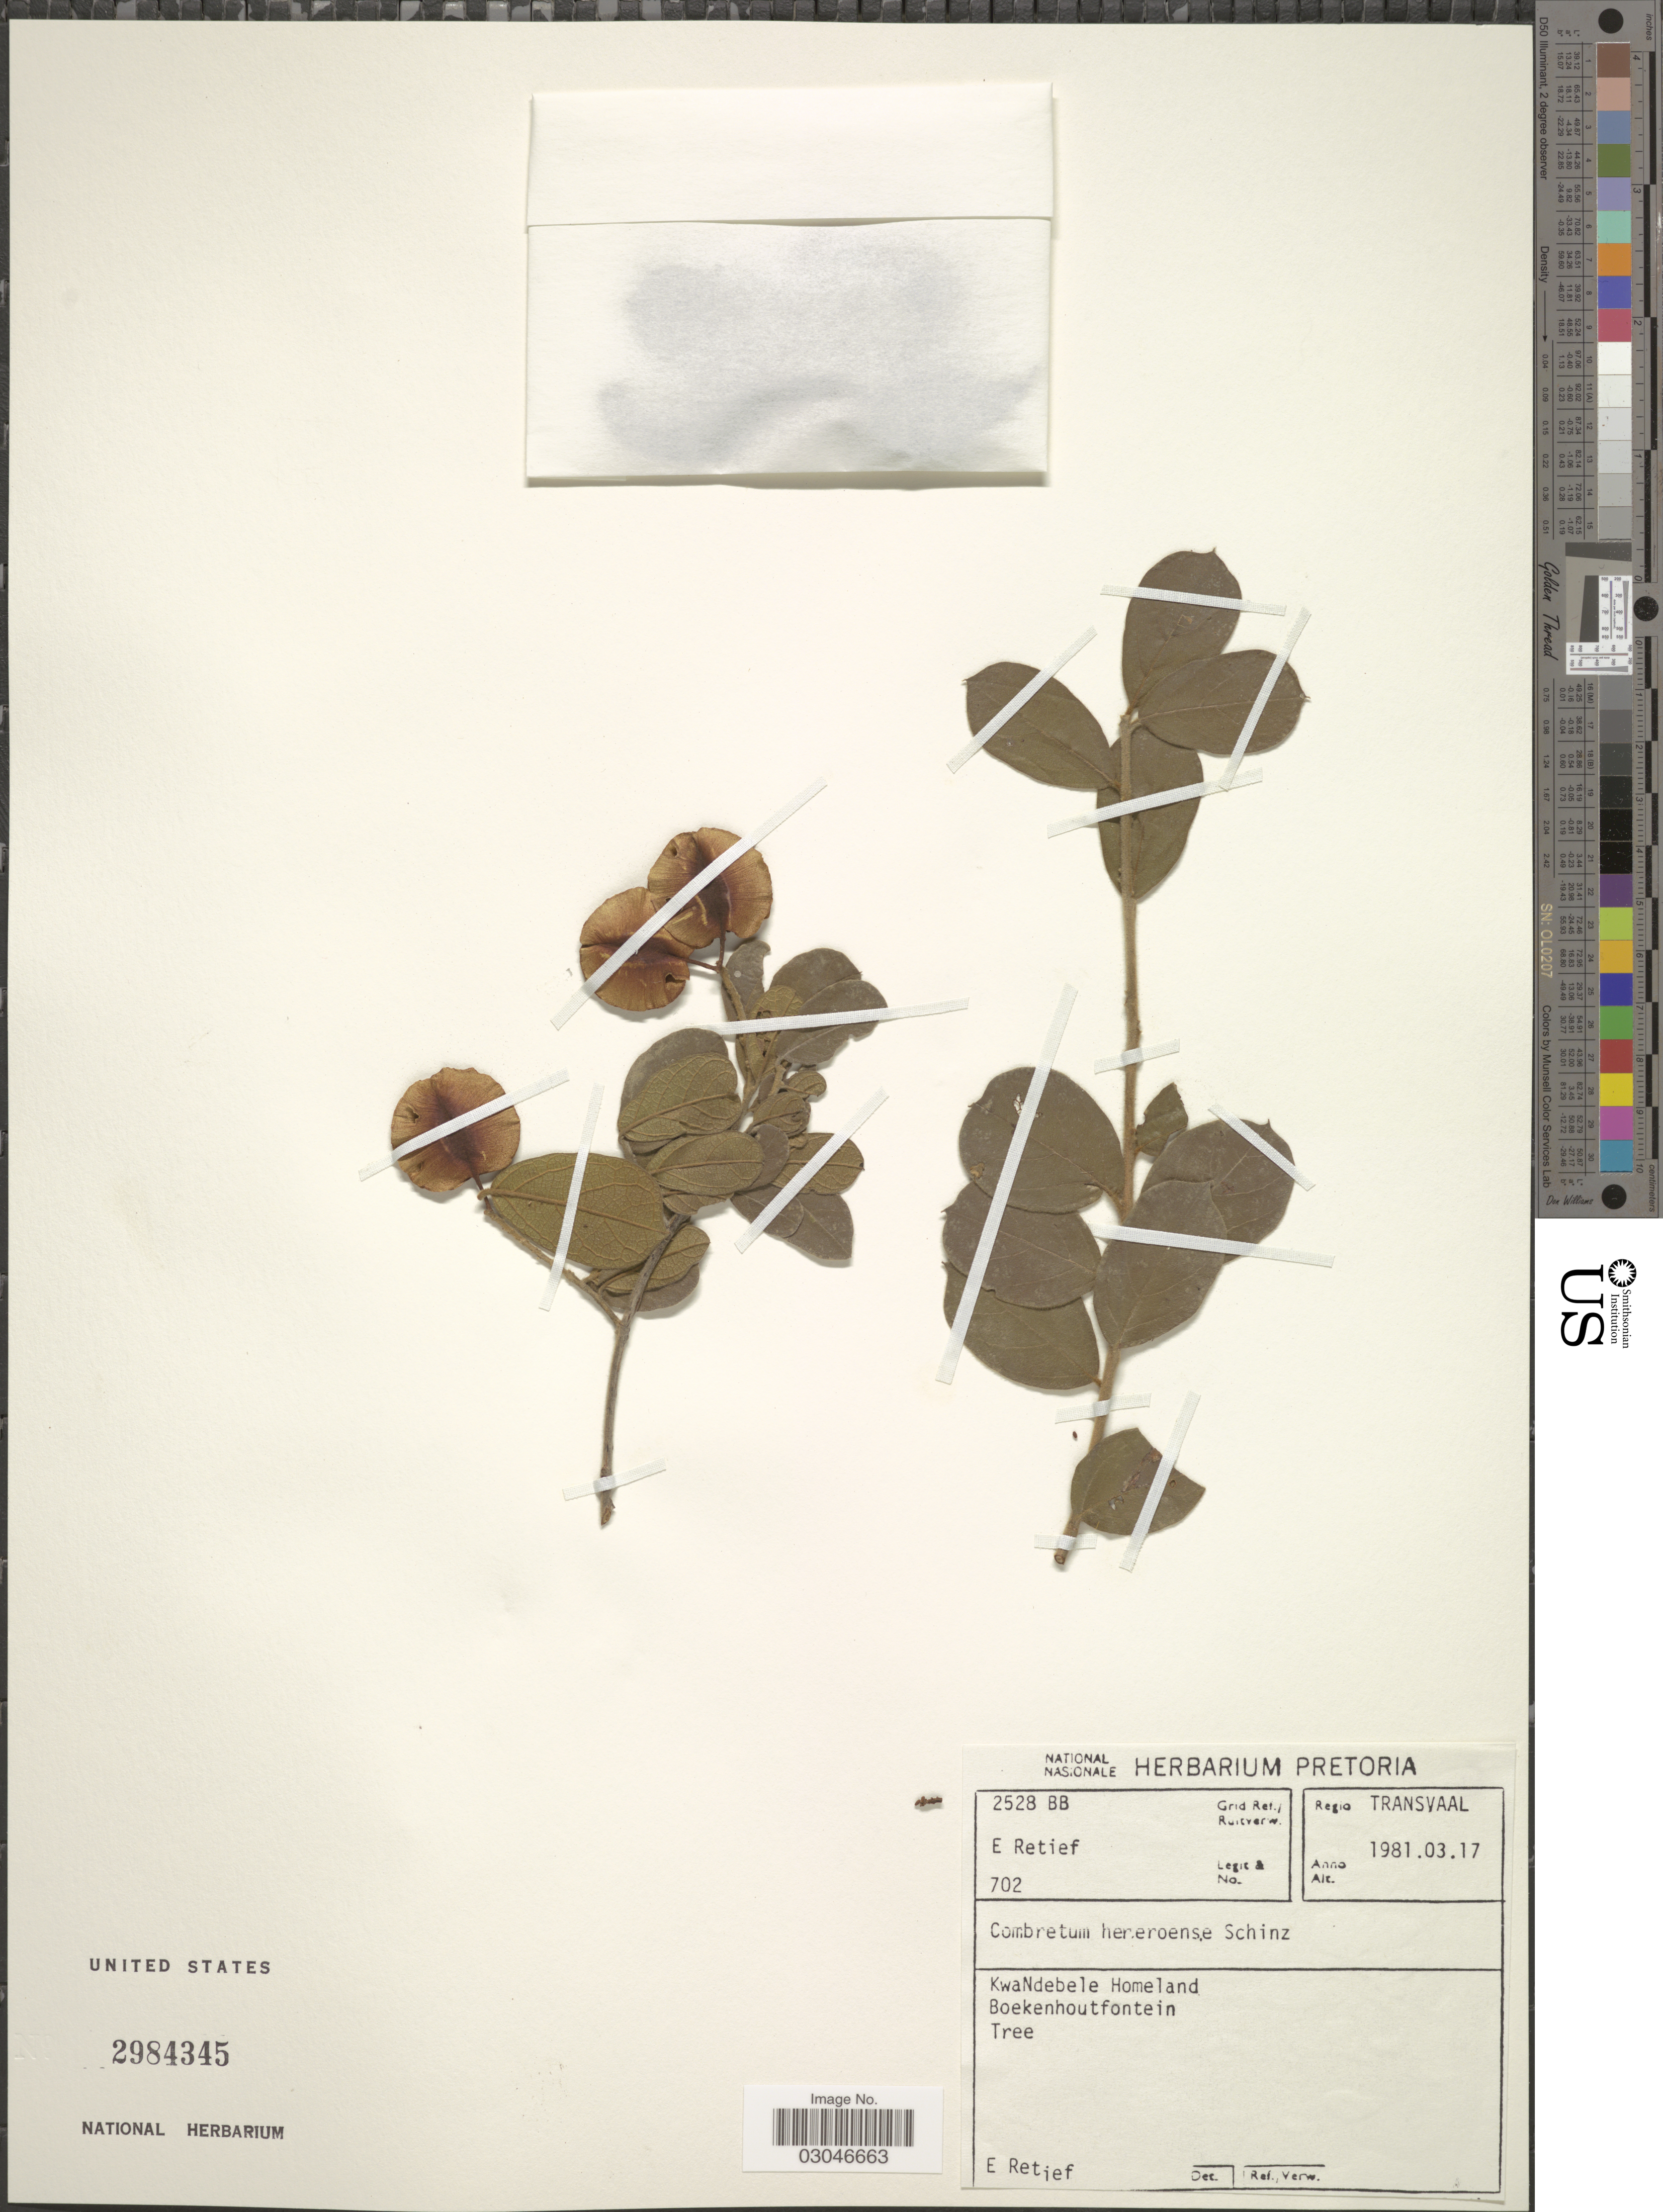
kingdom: Plantae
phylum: Tracheophyta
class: Magnoliopsida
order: Myrtales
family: Combretaceae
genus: Combretum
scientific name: Combretum hereroense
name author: Schinz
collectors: E. Retief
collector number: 702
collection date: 1981-03-17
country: South Africa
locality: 2528 BB Grid Ref./ Ruitverw. Regio Transvaal. KwaNdebele Homeland. Boekenhoutfontein.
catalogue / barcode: US 2984345